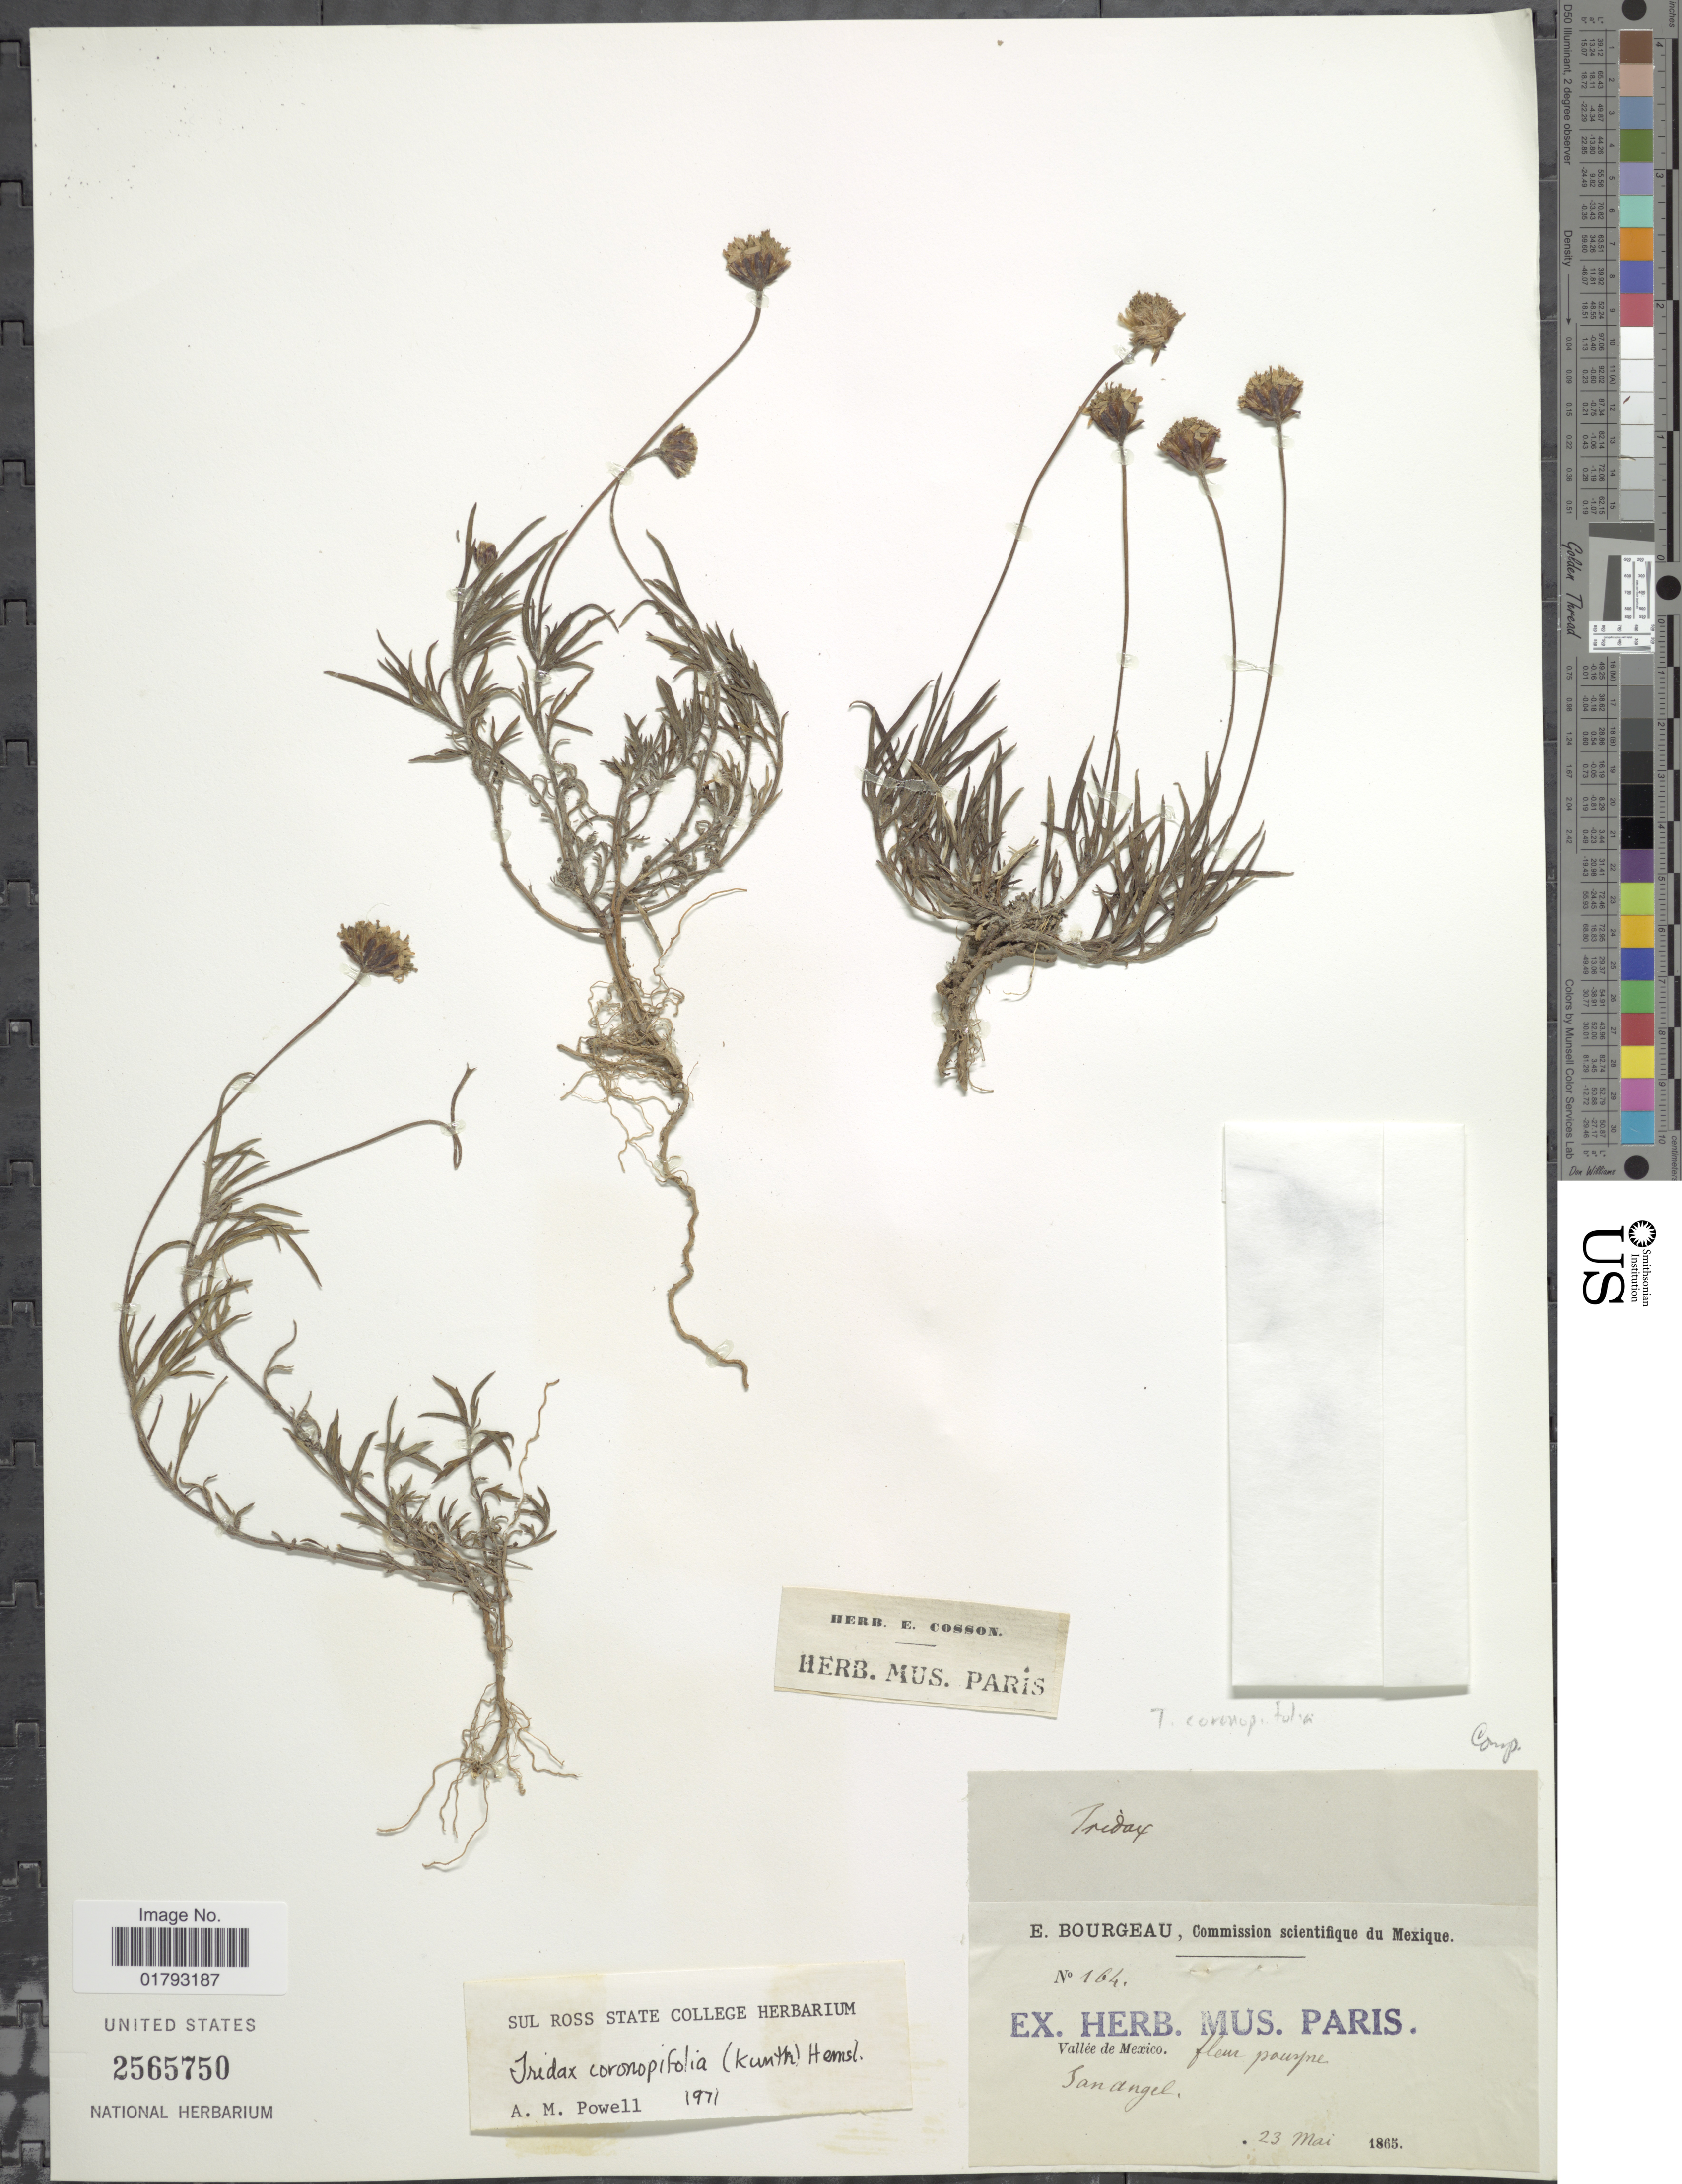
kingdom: Plantae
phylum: Tracheophyta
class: Magnoliopsida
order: Asterales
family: Asteraceae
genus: Tridax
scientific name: Tridax coronopifolia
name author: (Kunth) Hemsl.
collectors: E. Bourgeau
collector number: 164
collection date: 1865-05-23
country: Mexico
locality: Valle de Mexico. Sanangel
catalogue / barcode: US 2565750